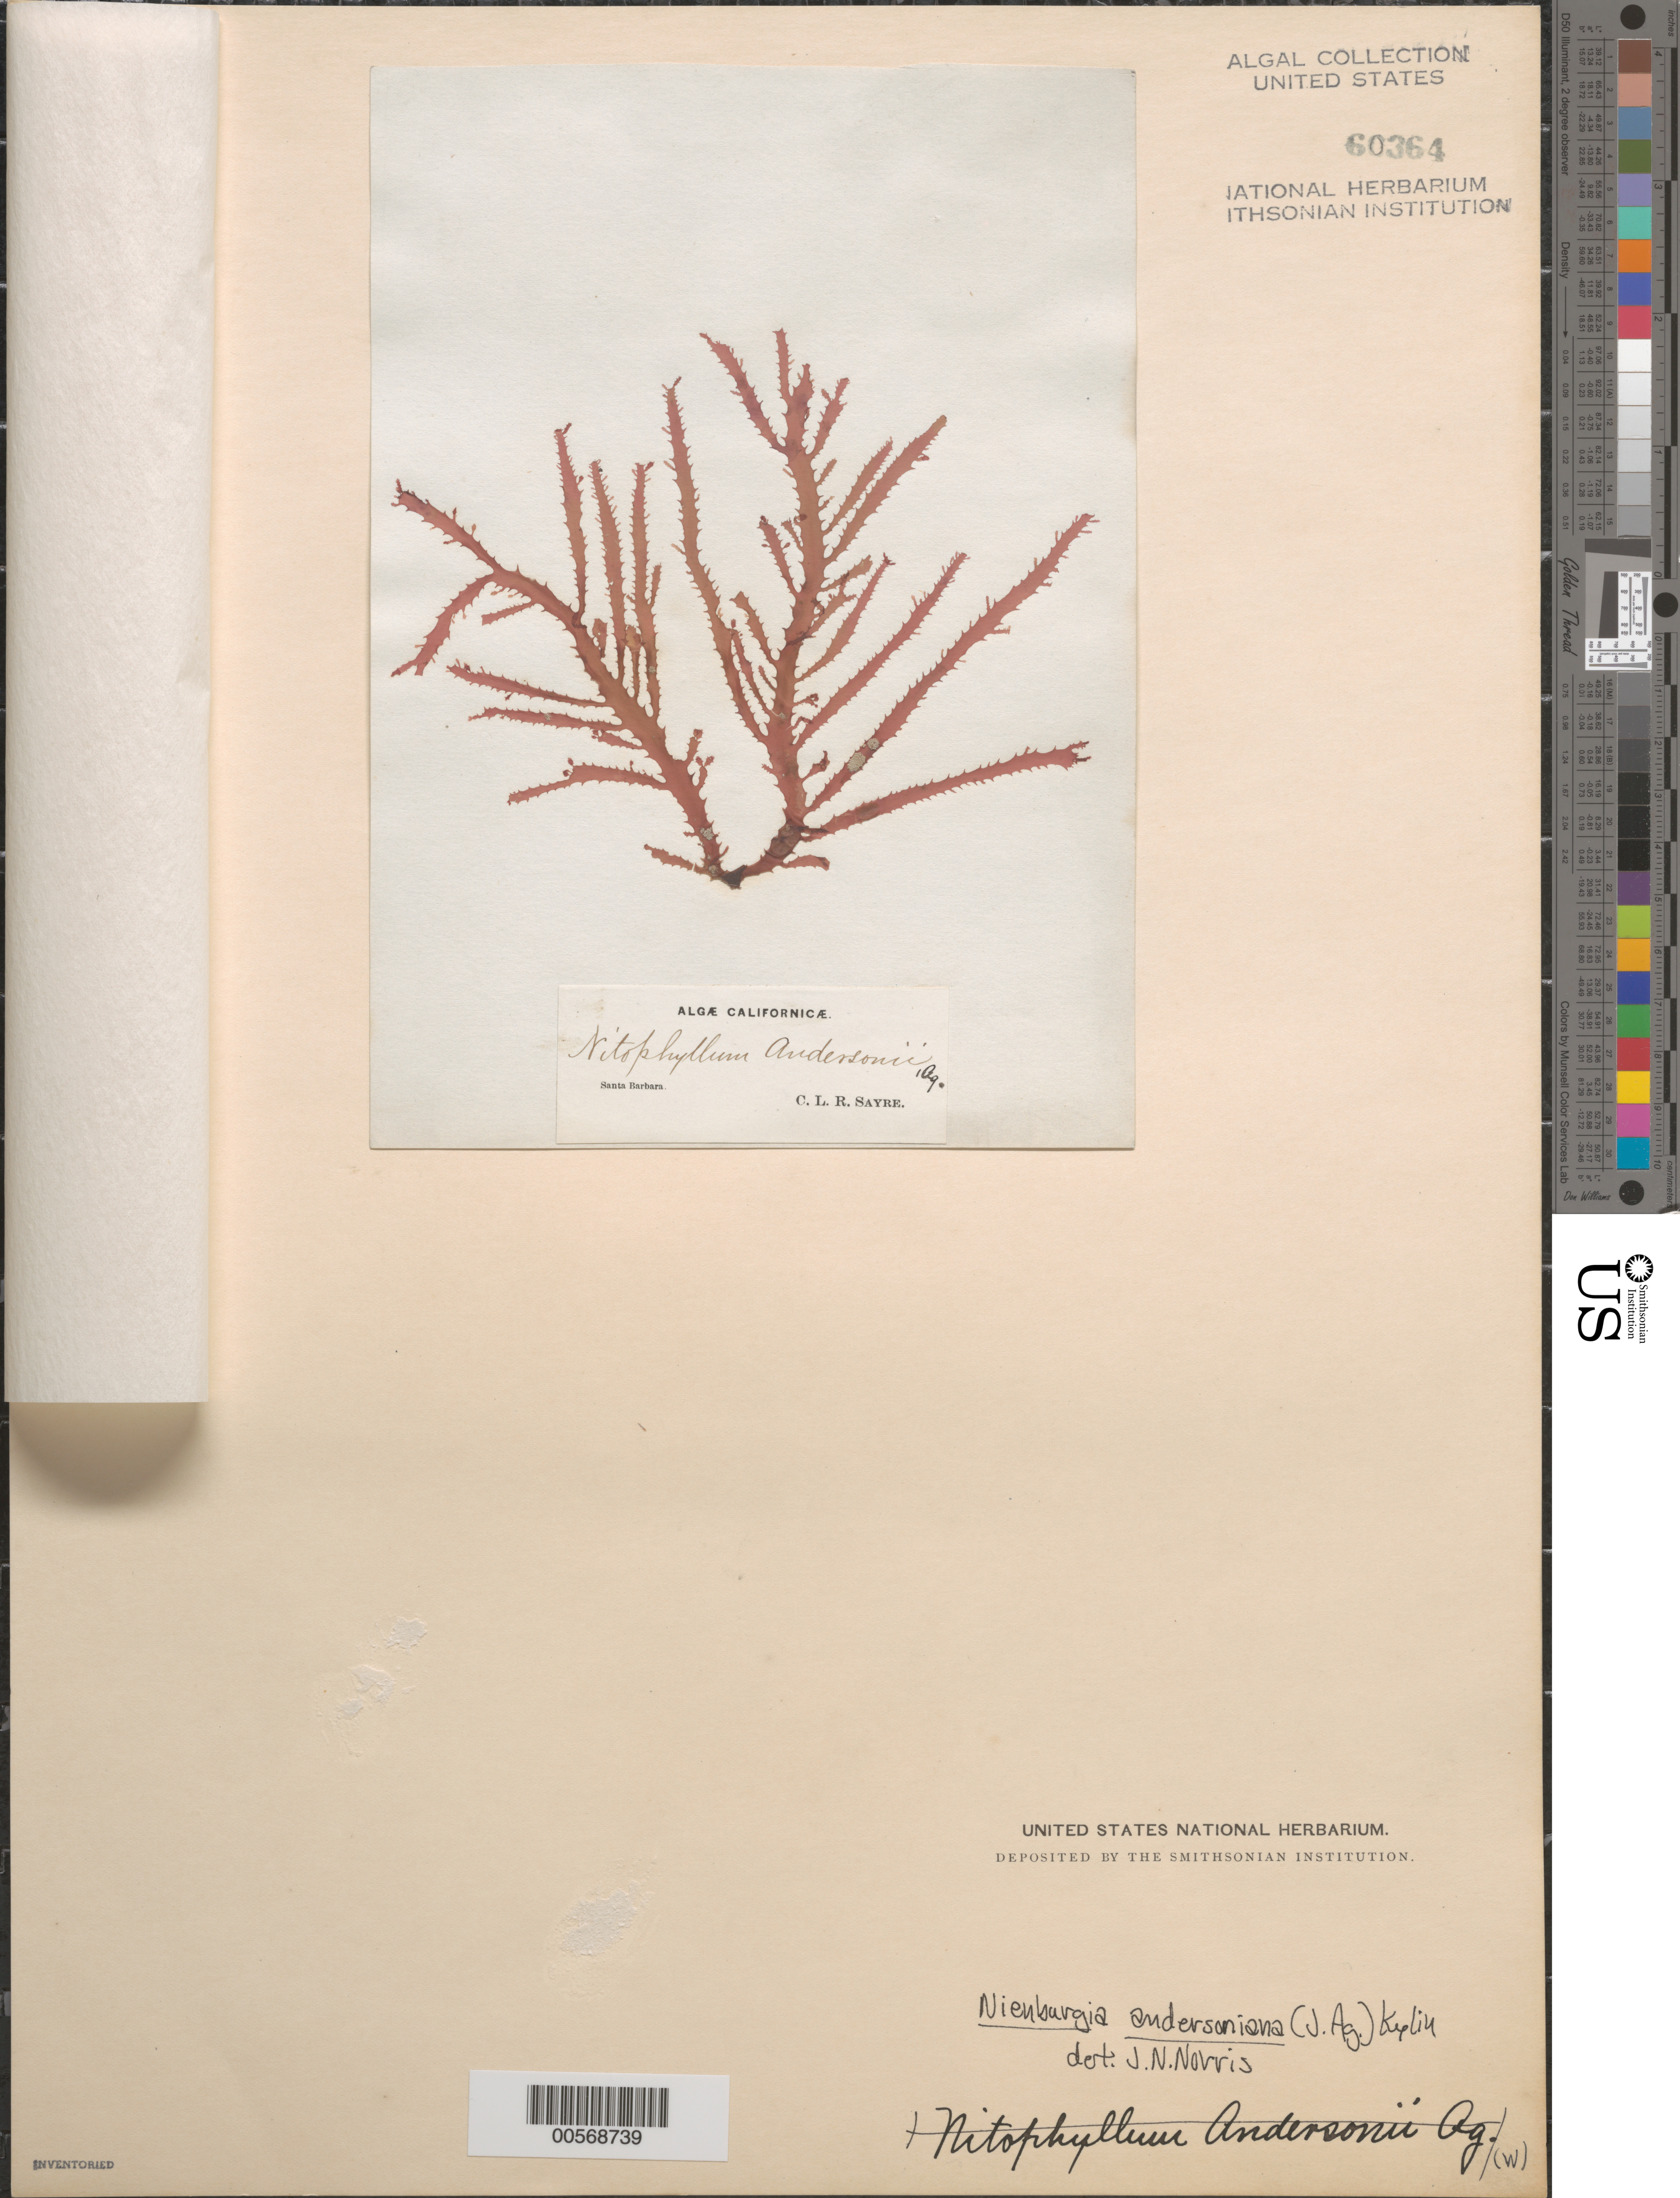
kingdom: Plantae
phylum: Rhodophyta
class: Florideophyceae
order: Ceramiales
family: Delesseriaceae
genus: Nienburgia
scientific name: Nienburgia andersoniana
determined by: Norris, James N.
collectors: C. Sayre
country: United States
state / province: California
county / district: Santa Barbara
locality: Santa Barbara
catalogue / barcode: US 60364